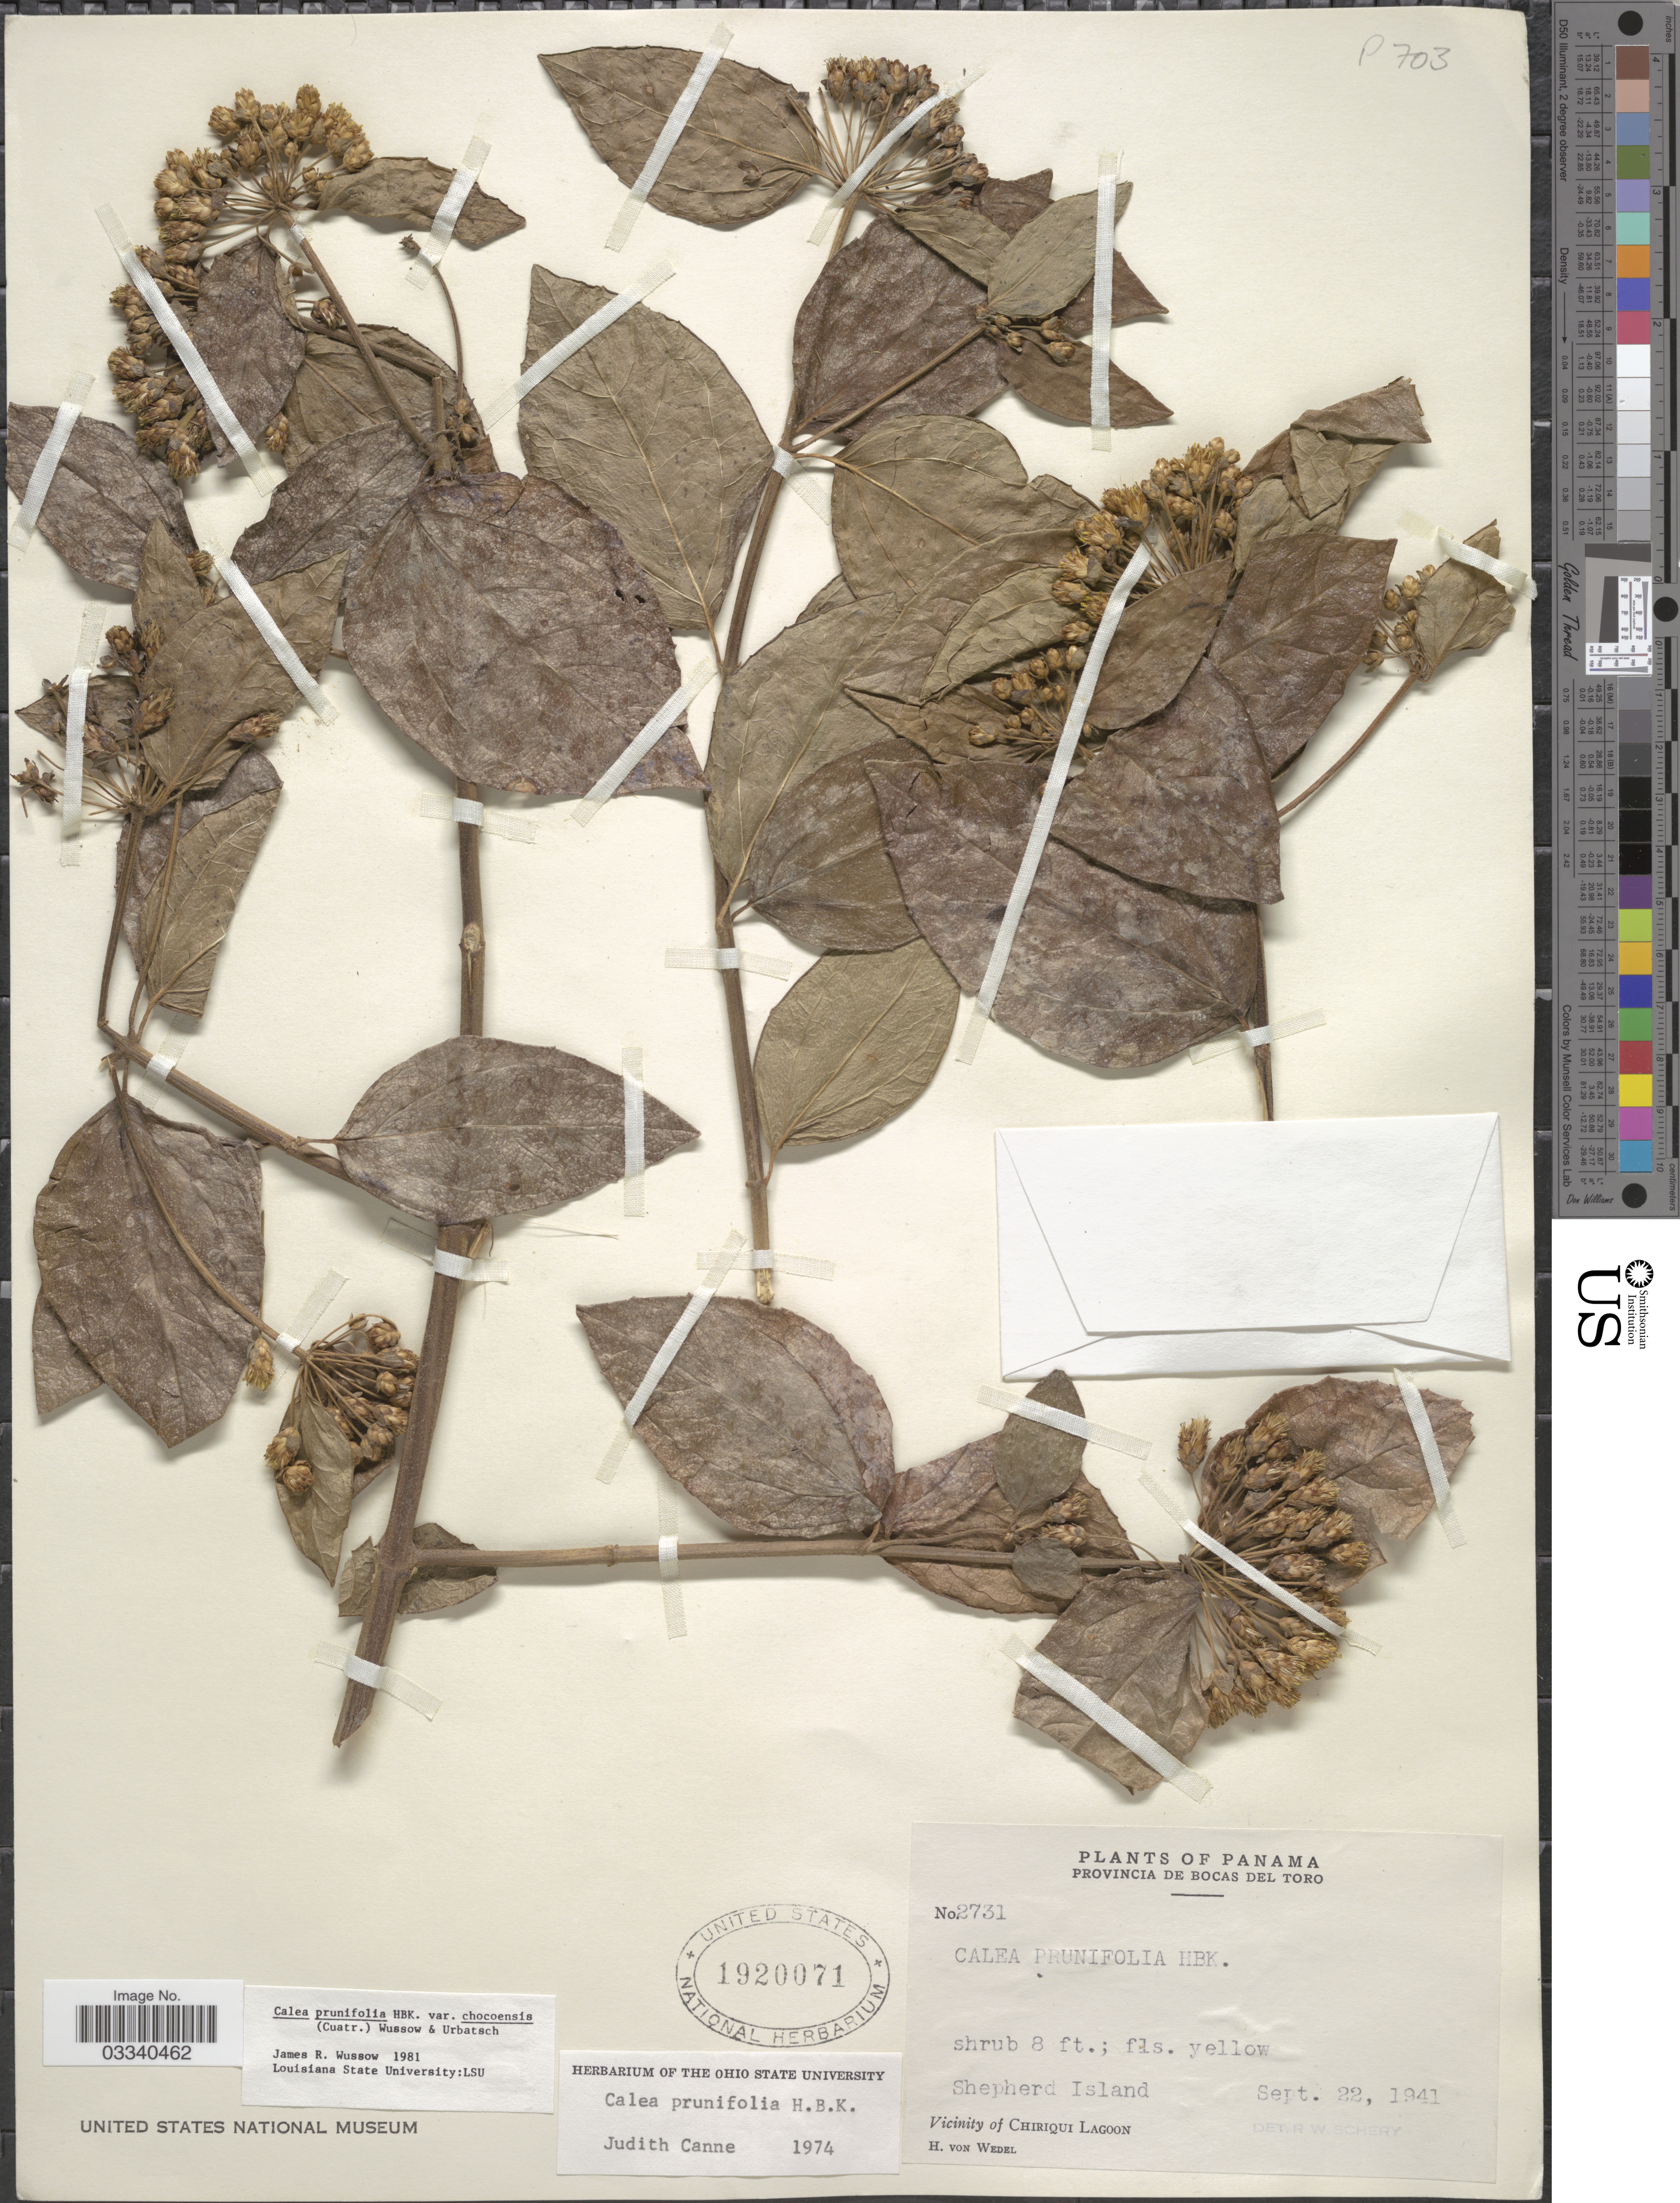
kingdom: Plantae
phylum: Tracheophyta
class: Magnoliopsida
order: Asterales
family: Asteraceae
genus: Calea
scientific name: Calea prunifolia var. chocoensis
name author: Kunth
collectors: H. von Wedel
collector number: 2731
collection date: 1941-09-22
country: Panama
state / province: Bocas del Toro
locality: Shepherd Island, Vicinity of Chiriqui Lagoon.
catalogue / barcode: US 1920071